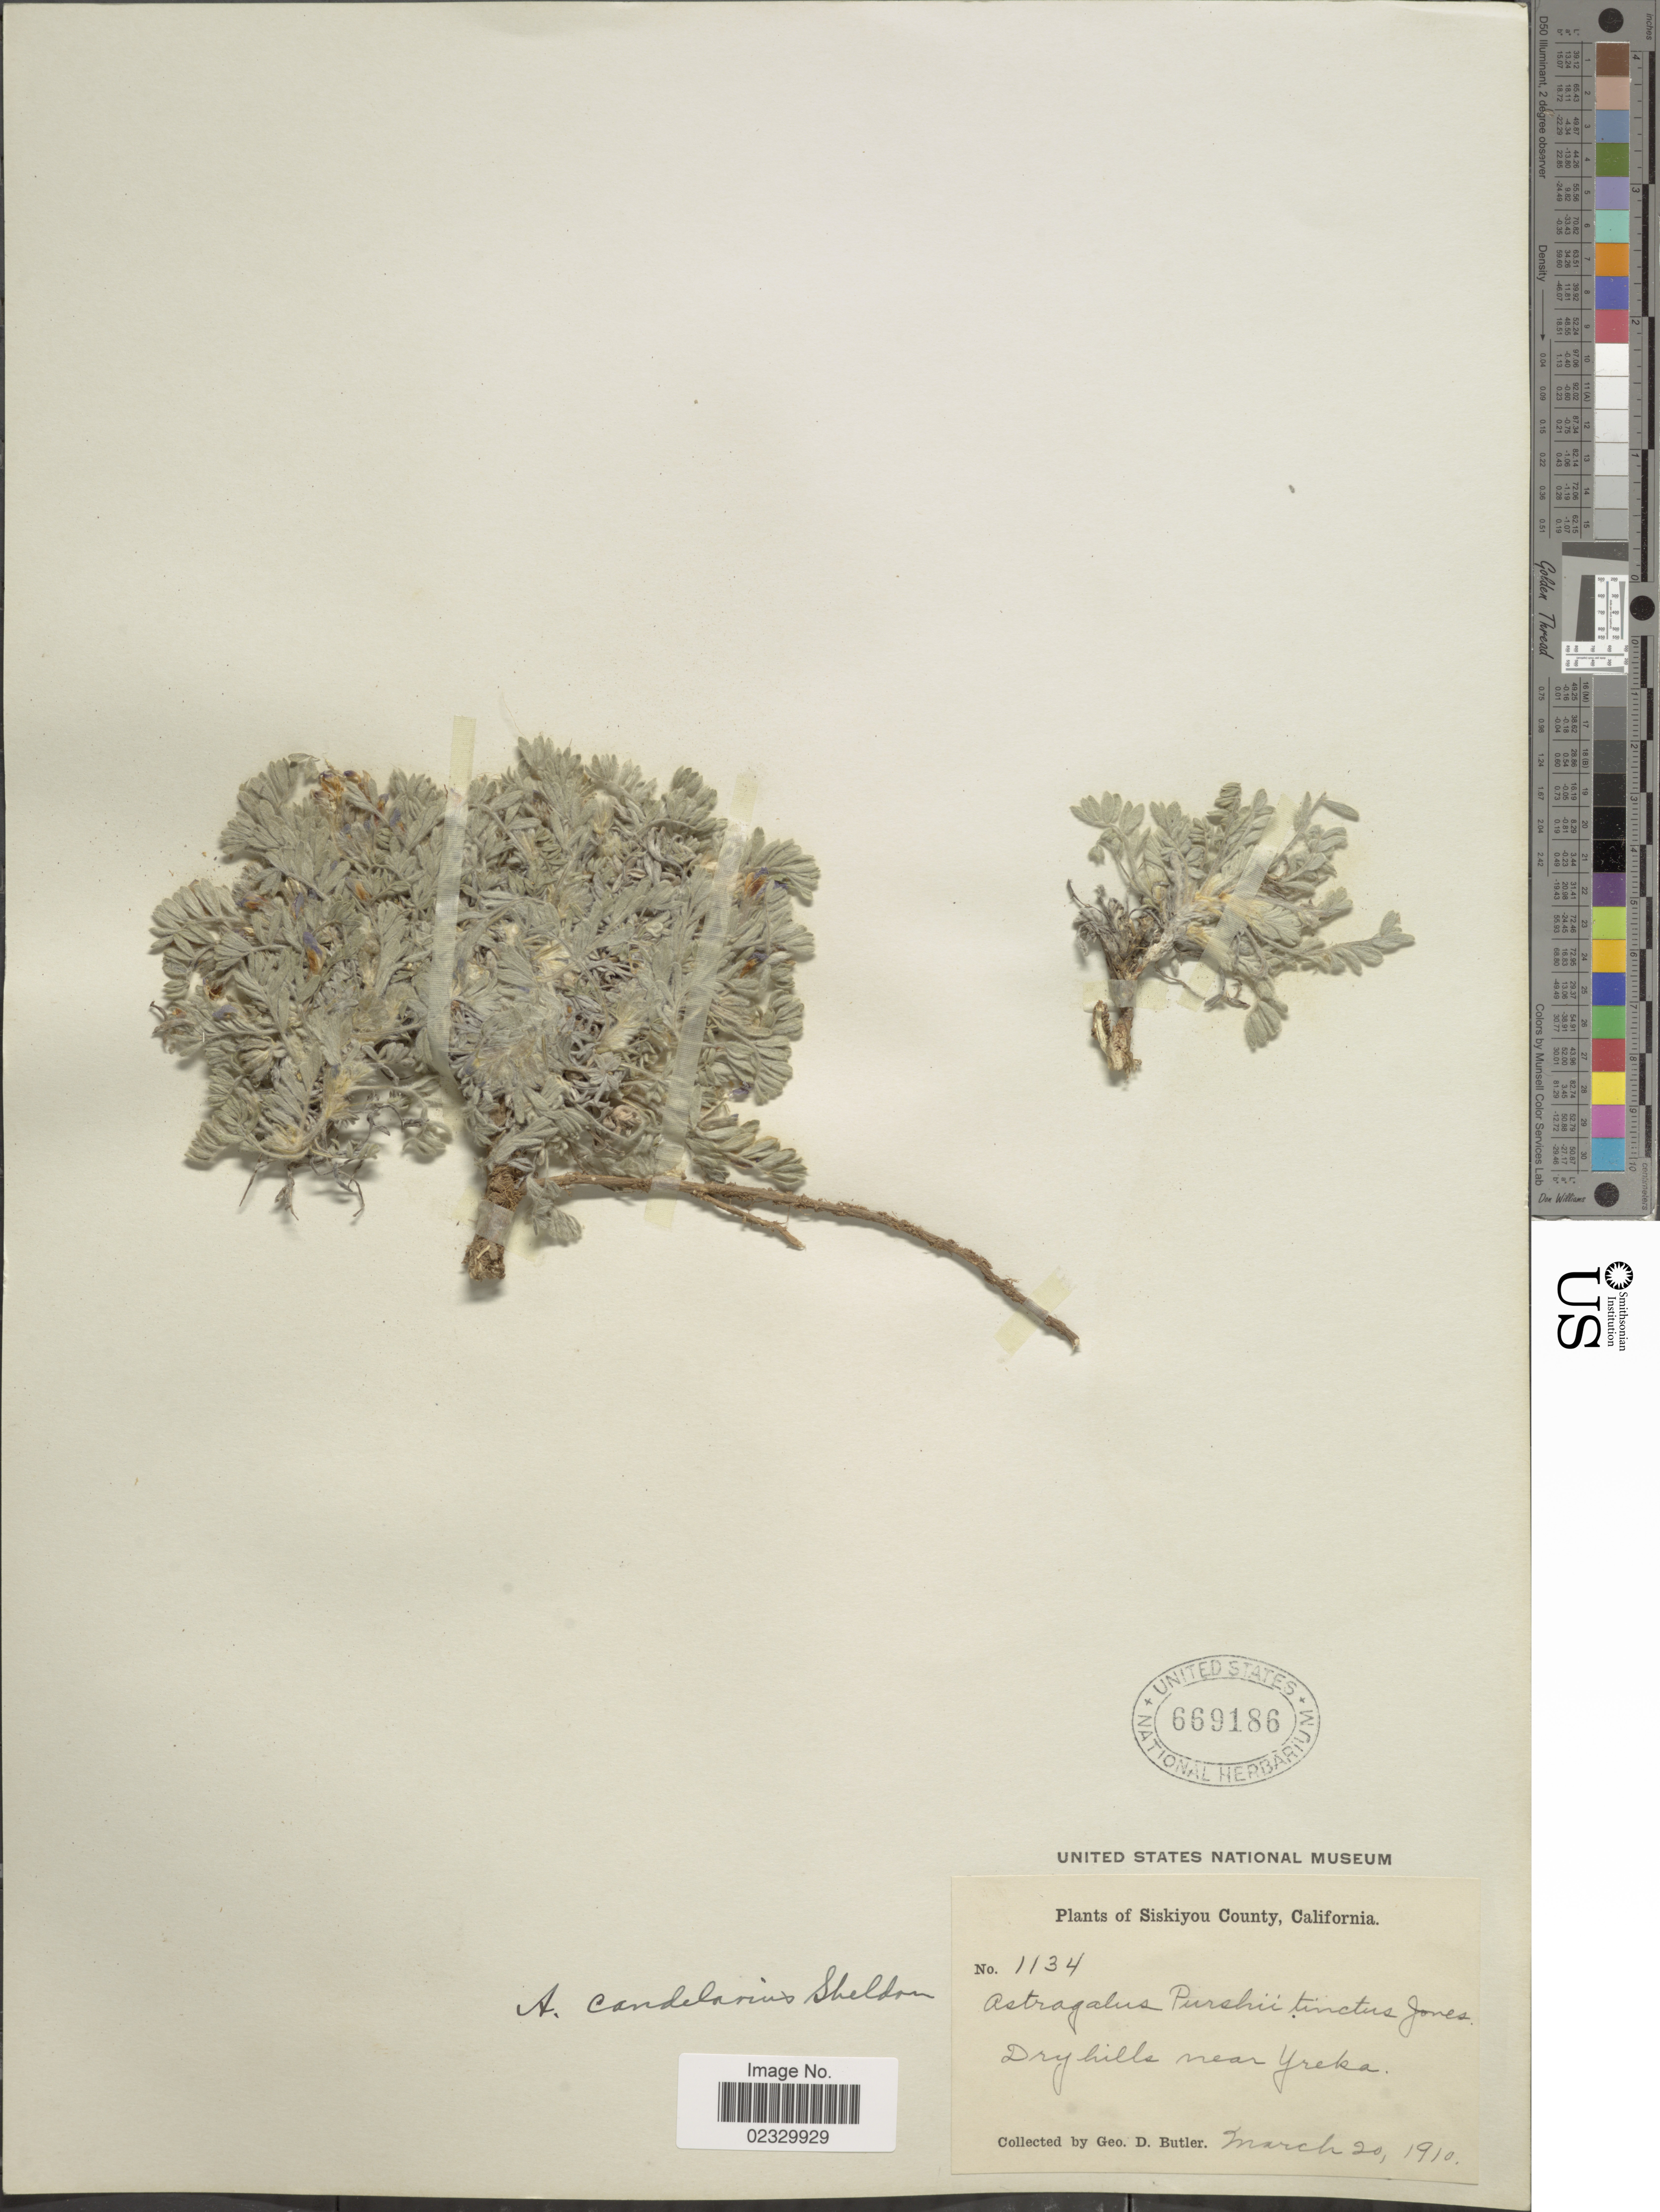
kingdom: Plantae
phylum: Tracheophyta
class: Magnoliopsida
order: Fabales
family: Fabaceae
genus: Astragalus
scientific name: Astragalus candelarius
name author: E. Sheld.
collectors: G. D. Butler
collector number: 1134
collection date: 1910-03-20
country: United States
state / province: California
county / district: Siskiyou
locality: Siskiyou County, dry hills near Yreka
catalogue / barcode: US 669186